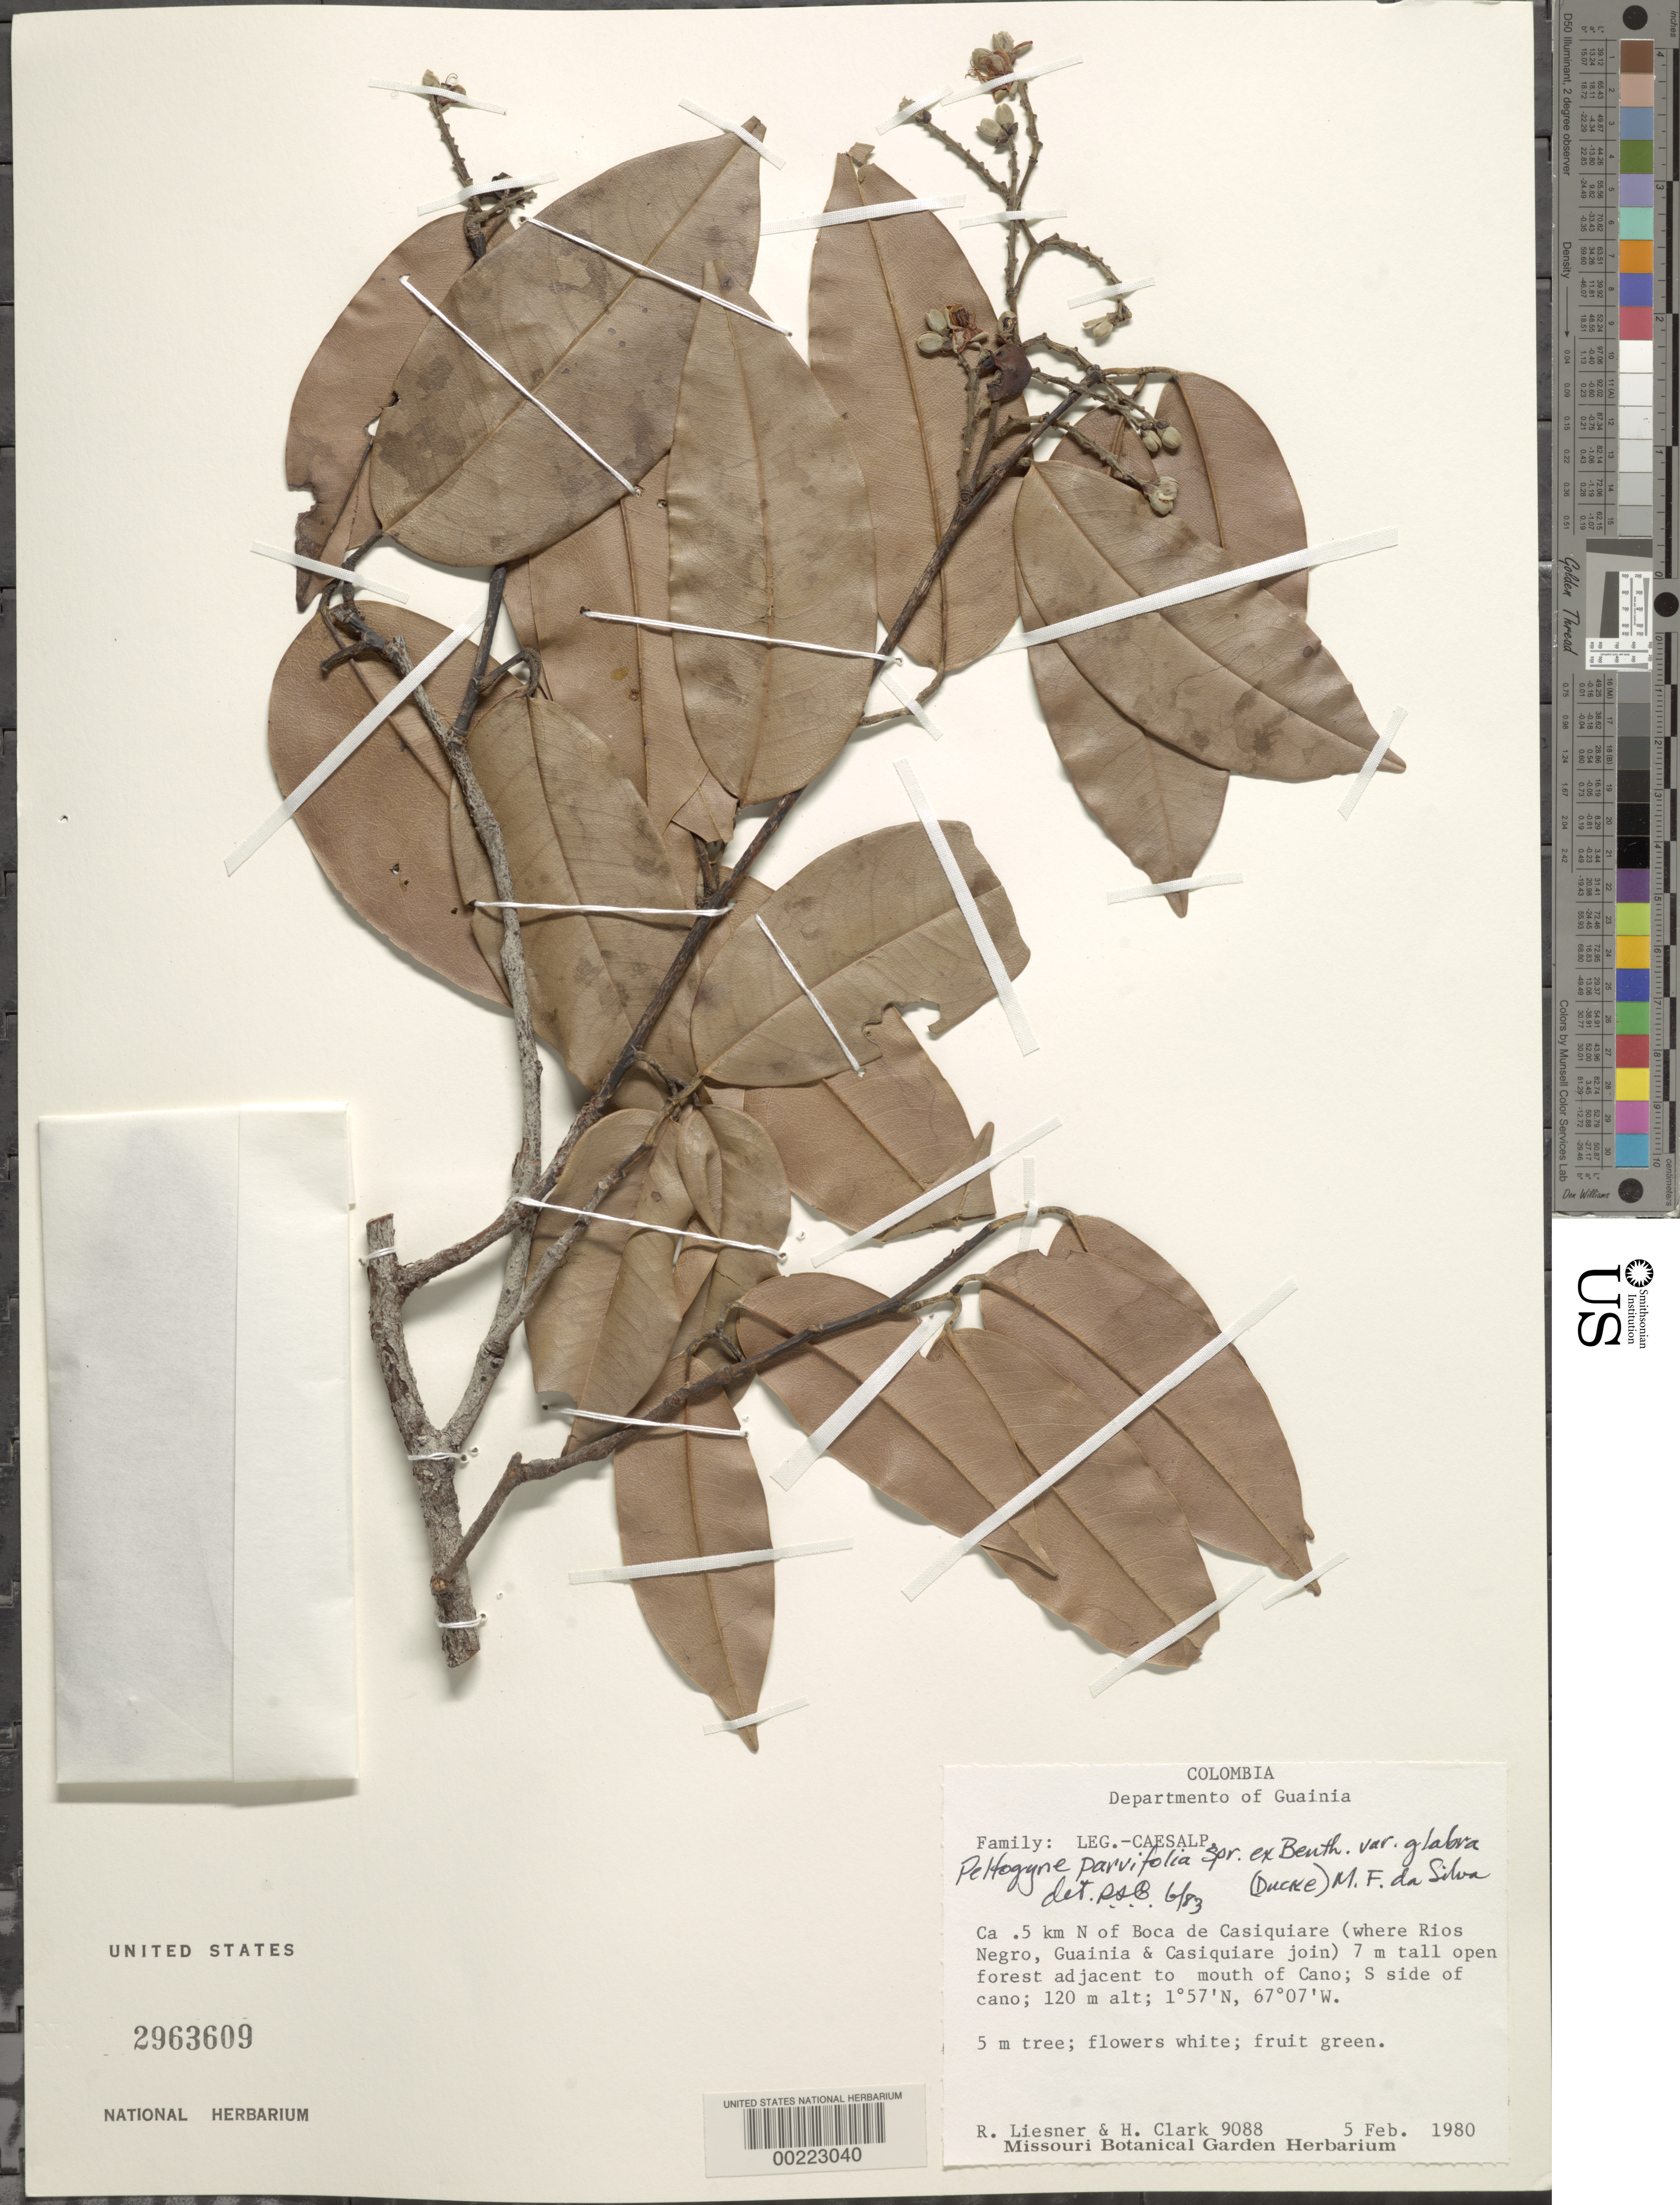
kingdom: Plantae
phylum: Tracheophyta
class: Magnoliopsida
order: Fabales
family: Fabaceae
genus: Peltogyne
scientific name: Peltogyne parvifolia subsp. parvifolia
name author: Spruce ex Benth.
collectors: R. L. Liesner & H. L. Clark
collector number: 9088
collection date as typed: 05 Feb 1980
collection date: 1980-02-05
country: Colombia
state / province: Guainía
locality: Ca .5 km N of Boca de Casiquiare (where Rios Negro, Guainia, Casiquiare join) adjacent to mouth of Caño; s side of Caño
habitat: Open forest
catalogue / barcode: US 2963609